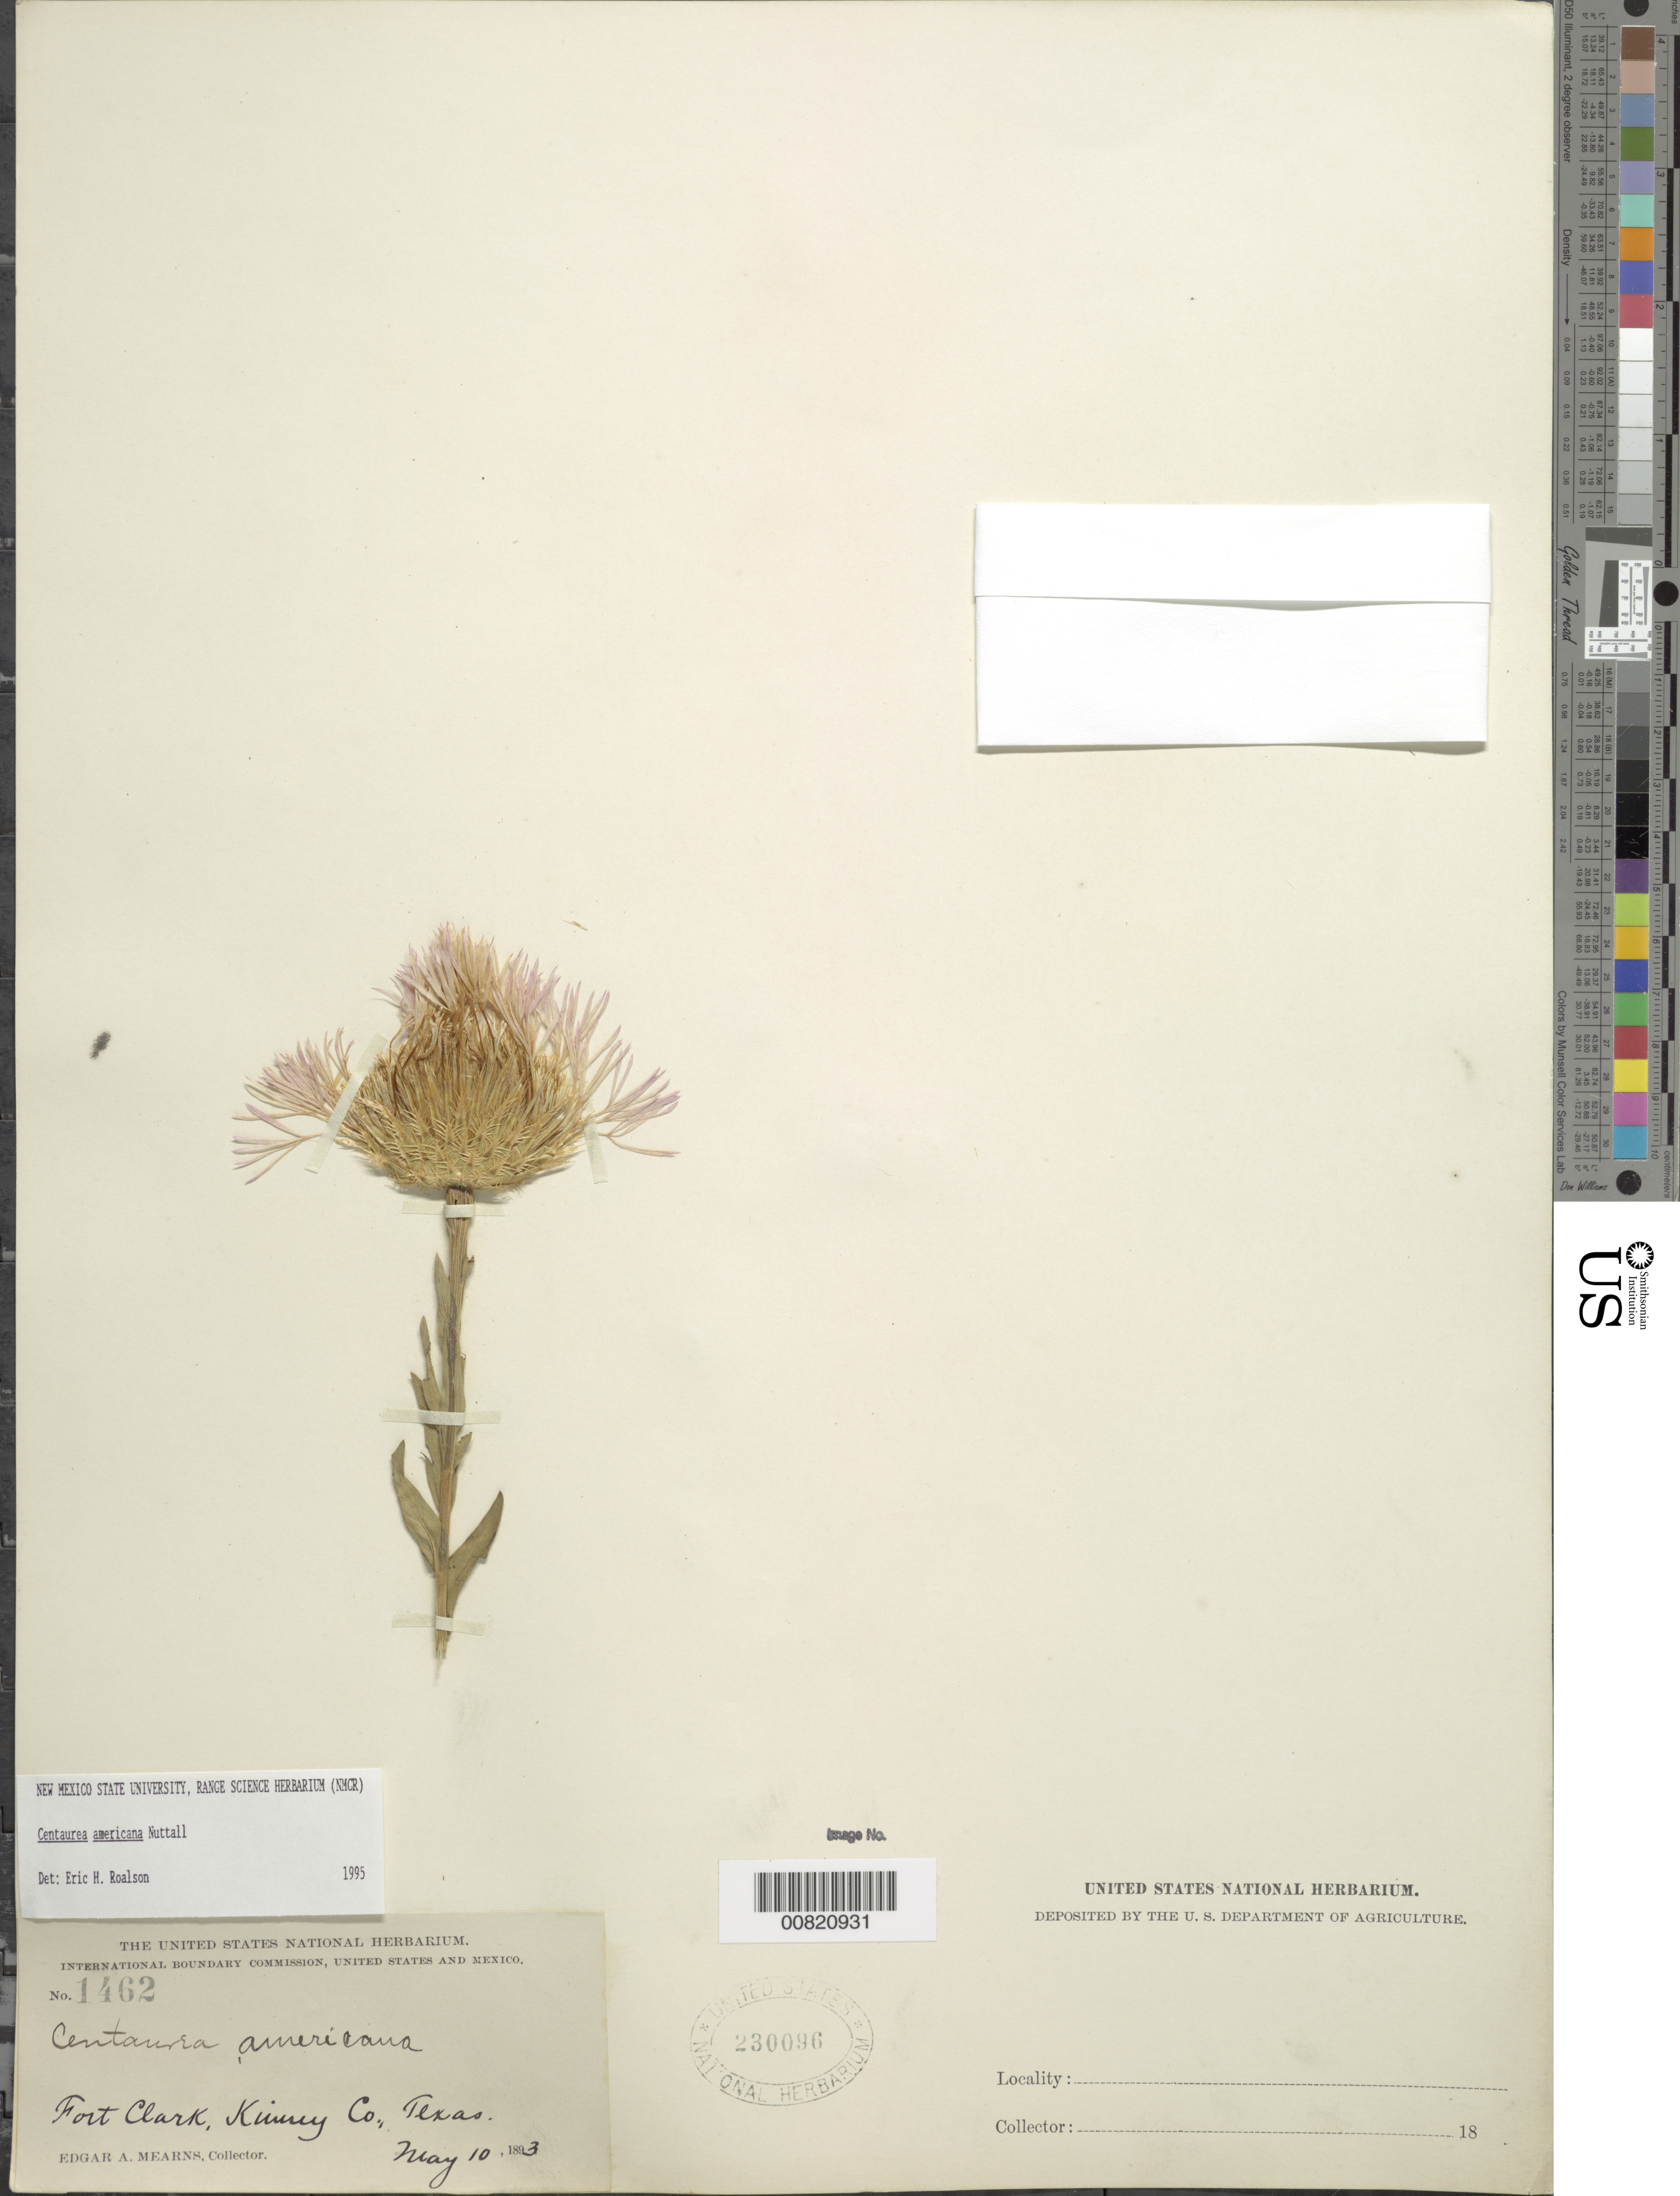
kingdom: Plantae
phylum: Tracheophyta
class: Magnoliopsida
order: Asterales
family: Asteraceae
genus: Plectocephalus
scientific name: Plectocephalus americanus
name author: (Nutt.) D. Don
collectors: E. A. Mearns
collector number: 1462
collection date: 1893-05-10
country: United States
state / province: Texas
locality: Fort Clark, Kinney Co.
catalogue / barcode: US 230096